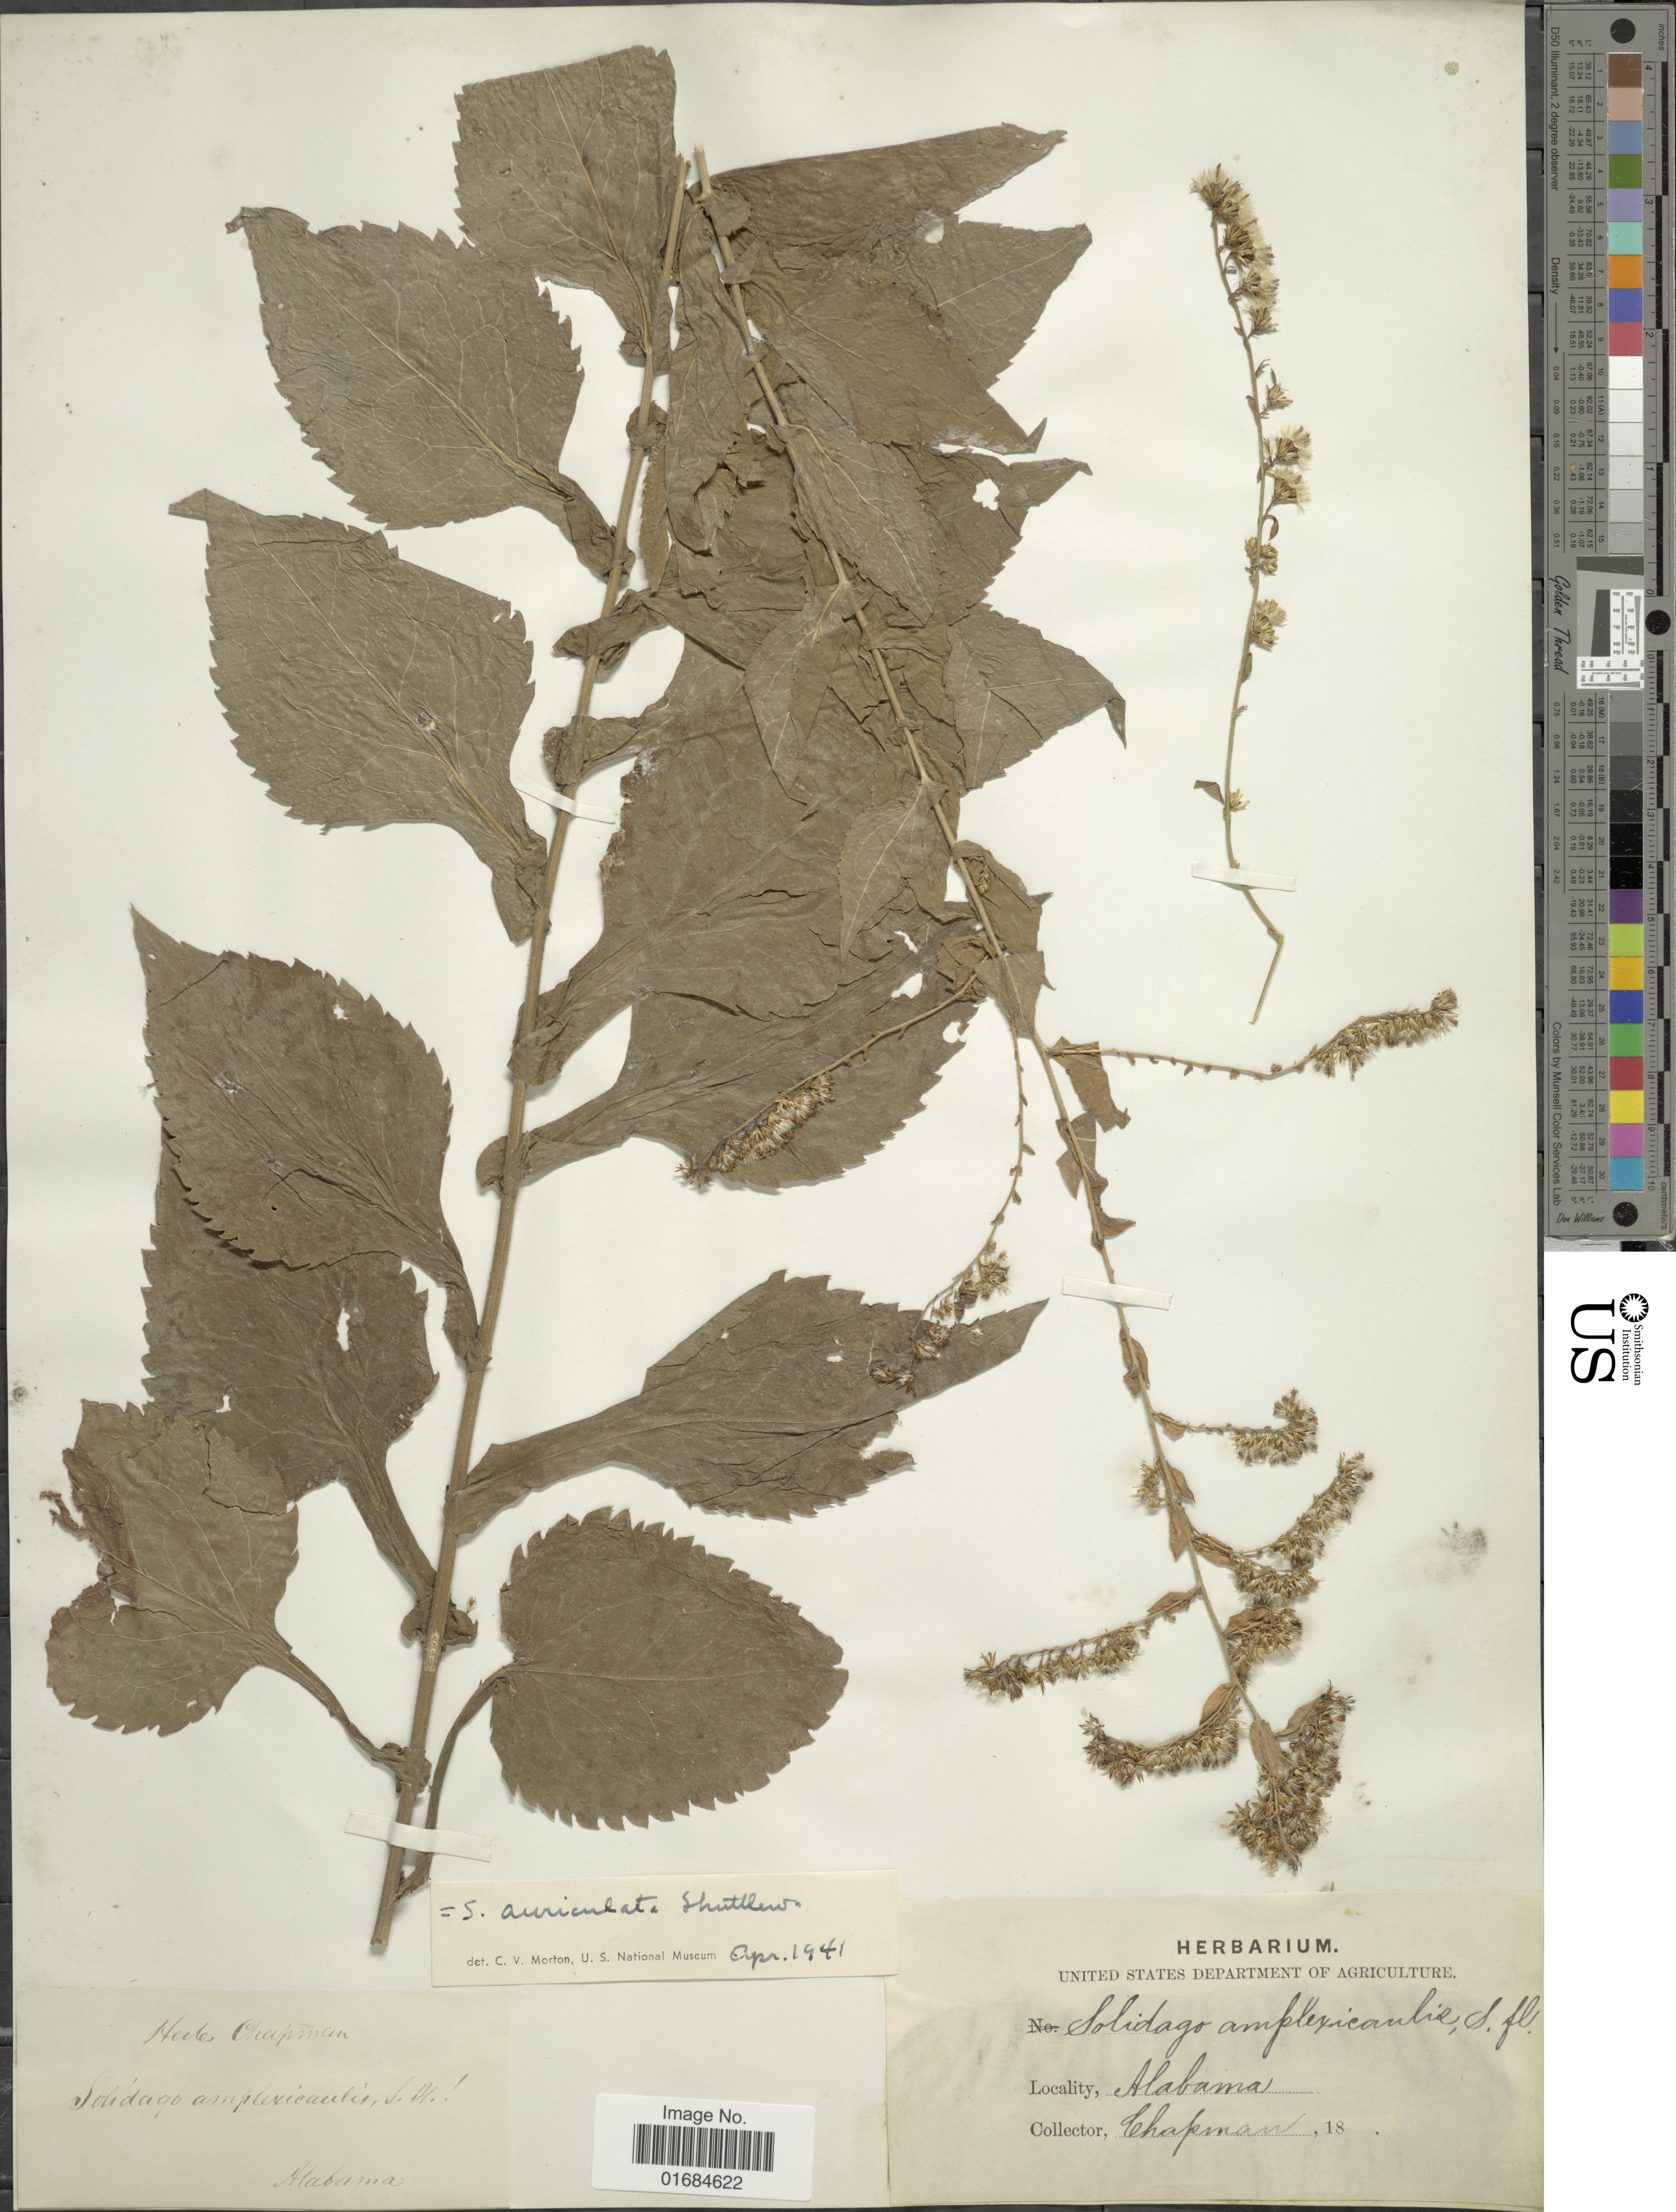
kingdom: Plantae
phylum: Tracheophyta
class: Magnoliopsida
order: Asterales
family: Asteraceae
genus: Solidago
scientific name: Solidago auriculata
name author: Shuttlew. ex S.F. Blake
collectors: A. Chapman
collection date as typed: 18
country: United States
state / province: Alabama